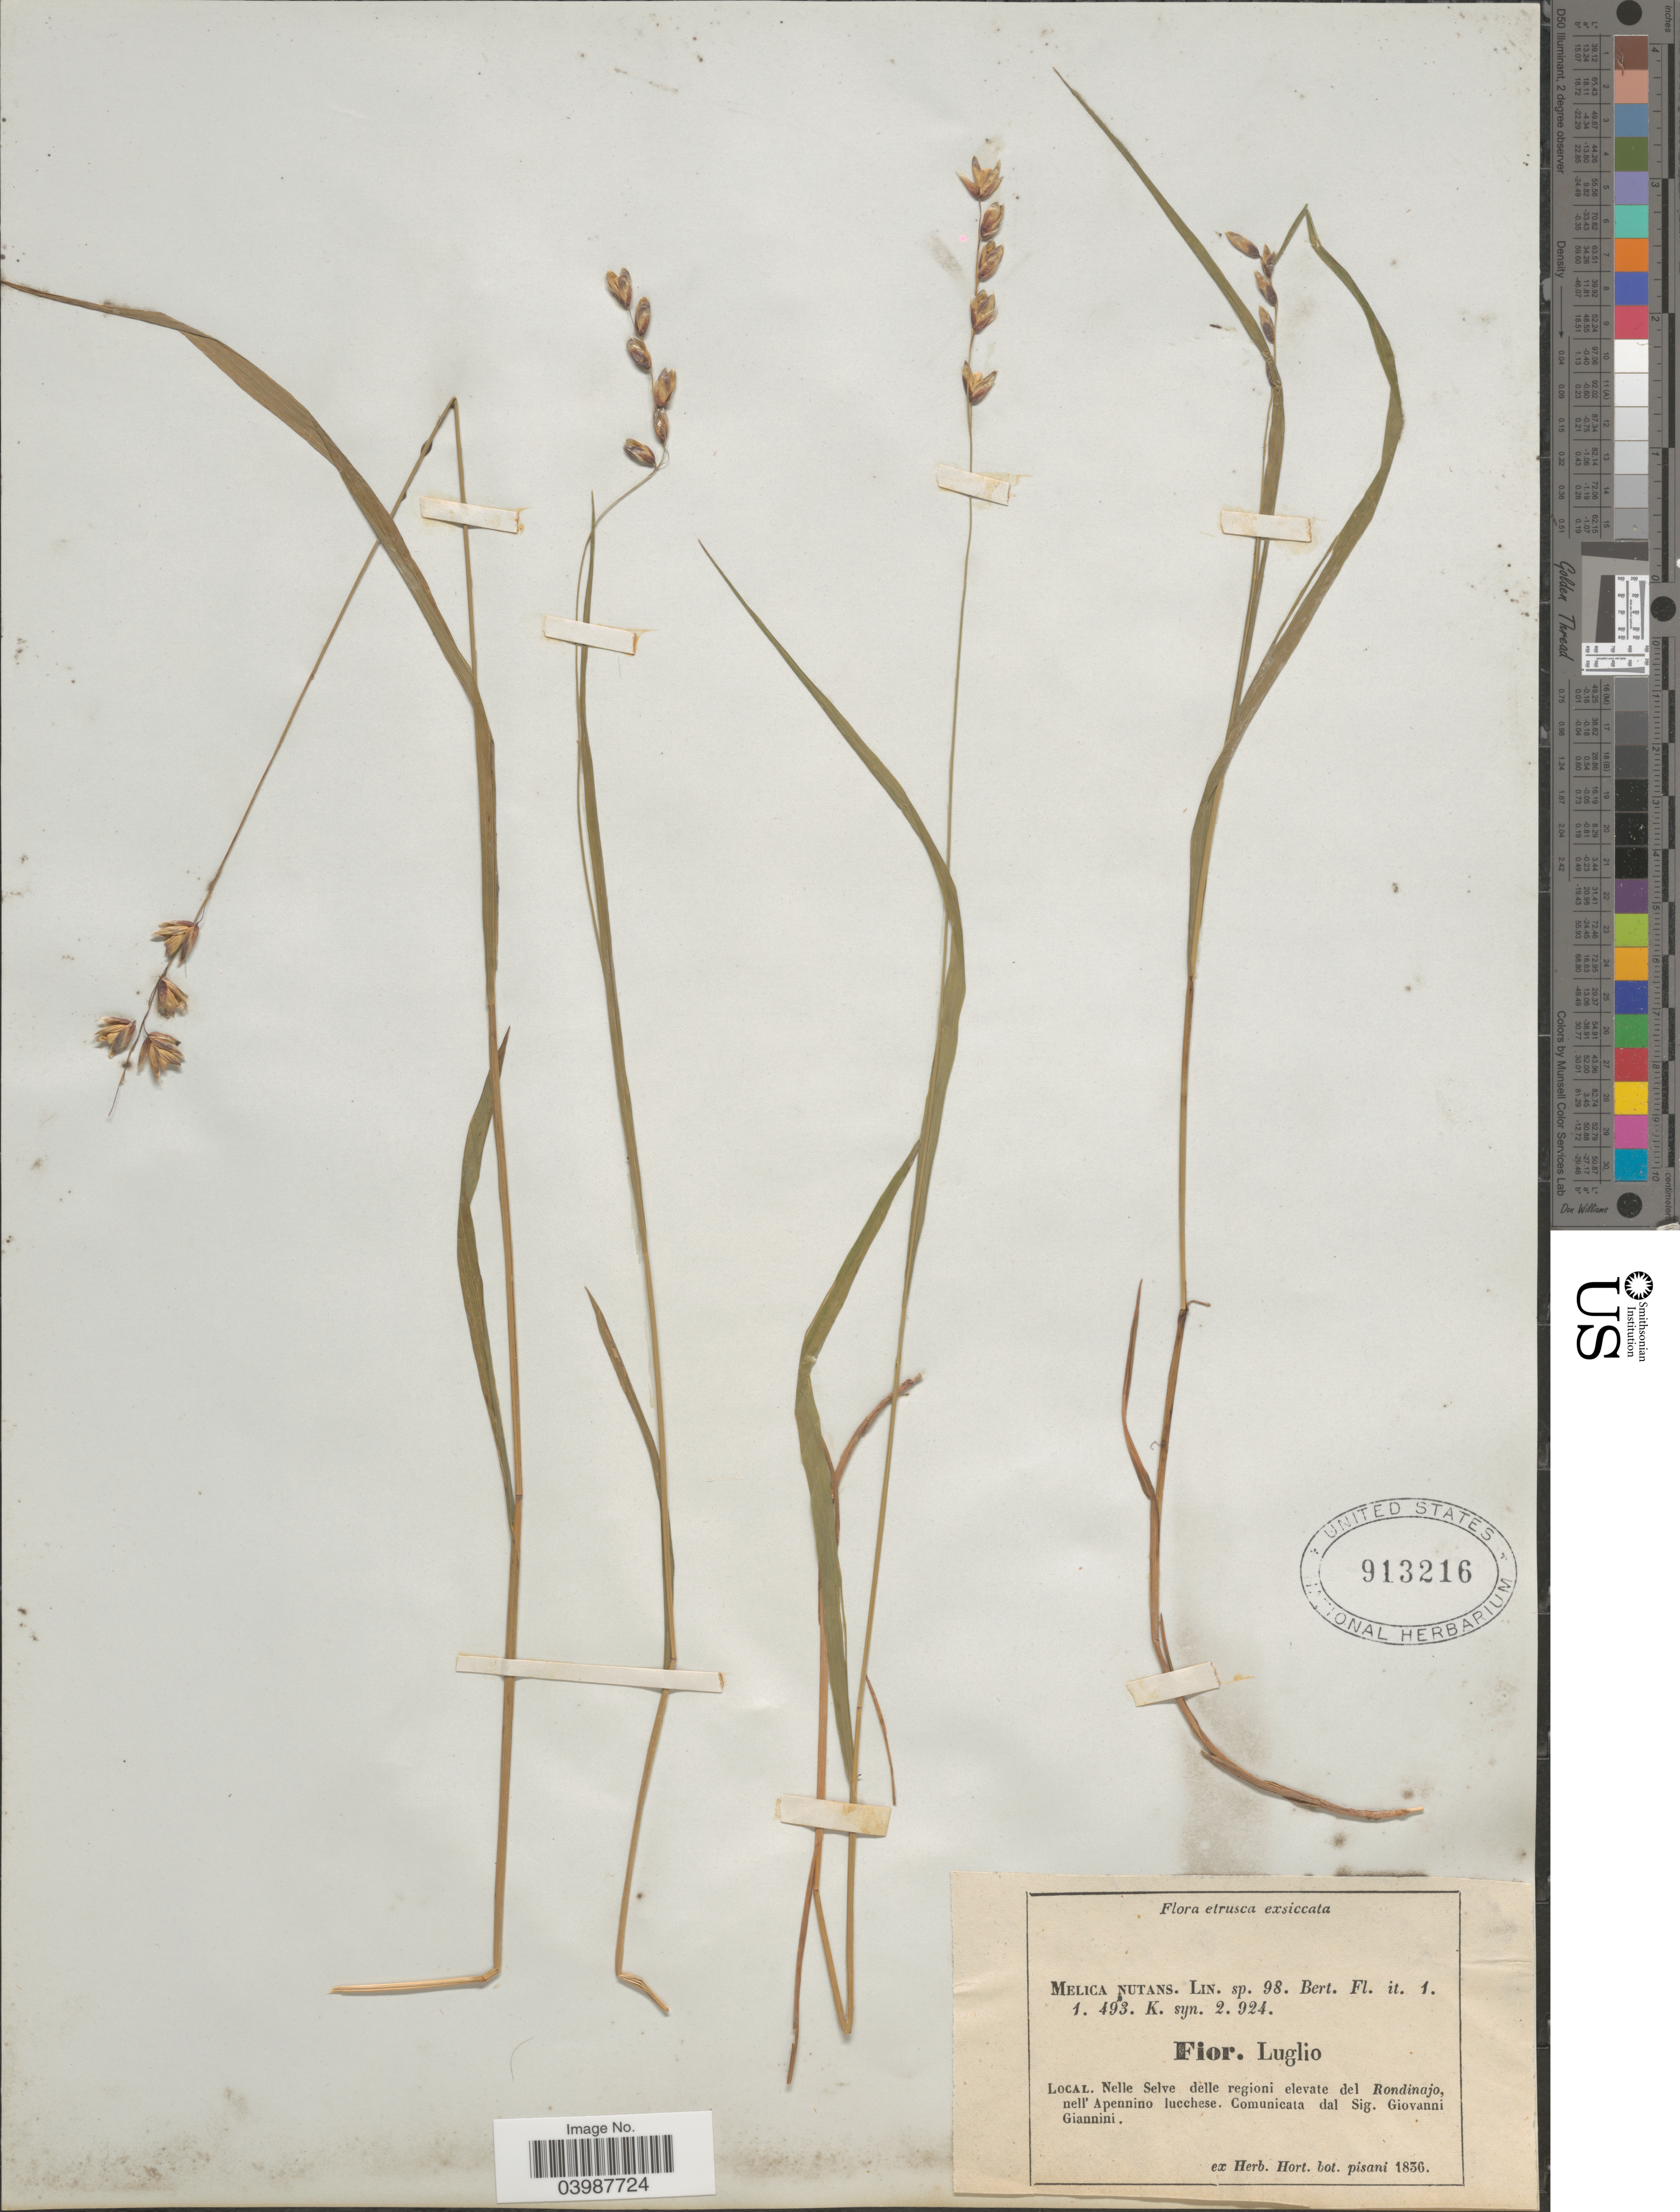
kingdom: Plantae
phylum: Tracheophyta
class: Liliopsida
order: Poales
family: Poaceae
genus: Melica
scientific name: Melica nutans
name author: L.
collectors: ex herb. Hort. Bot. Pisani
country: Italy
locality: Etrusca. Nelle Selve delle regioni elevate del Rondinajo, nell' Apennino lucchese.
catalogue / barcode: US 913216